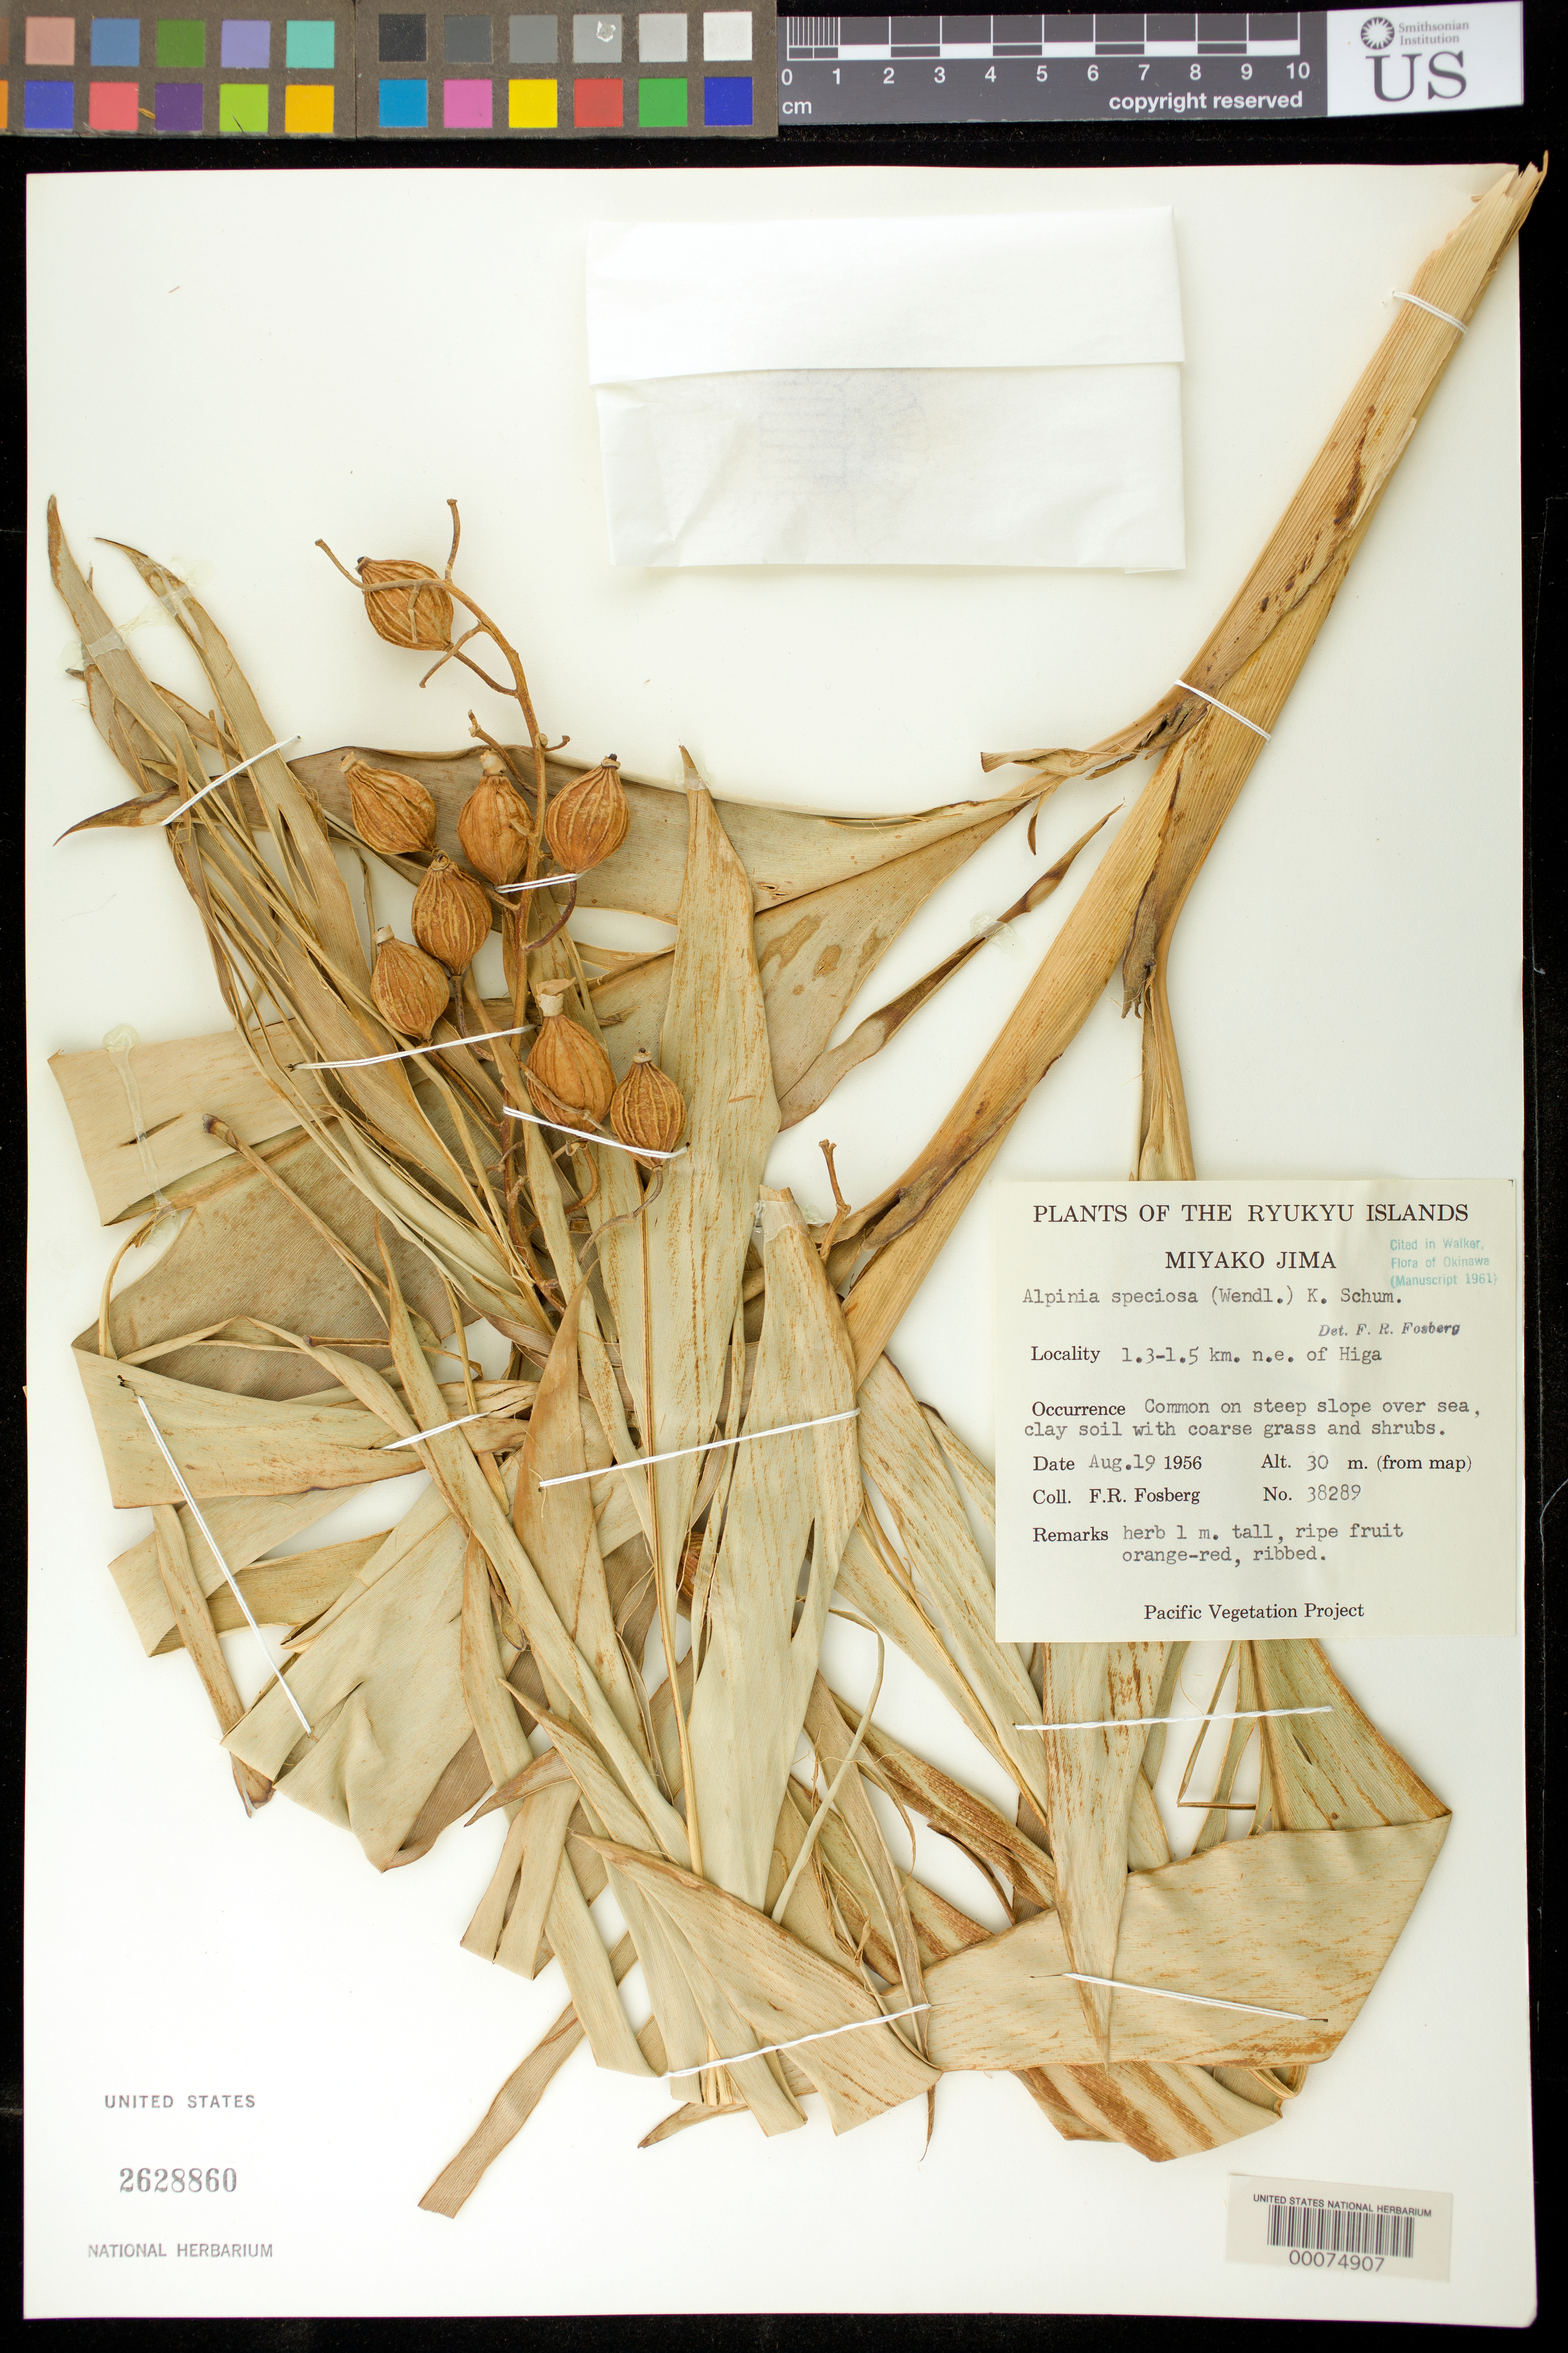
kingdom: Plantae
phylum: Tracheophyta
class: Liliopsida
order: Zingiberales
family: Zingiberaceae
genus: Alpinia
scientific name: Alpinia zerumbet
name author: (Pers.) B.L. Burtt & R.M. Sm.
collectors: F. R. Fosberg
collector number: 38289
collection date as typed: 19 Aug 1956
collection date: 1956-08-19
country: Japan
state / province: Okinawa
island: Miyako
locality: Miyako Jima, 1.3-1.5 km NE of Higa. [Sakishima Is.]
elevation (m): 30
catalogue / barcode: US 2628860